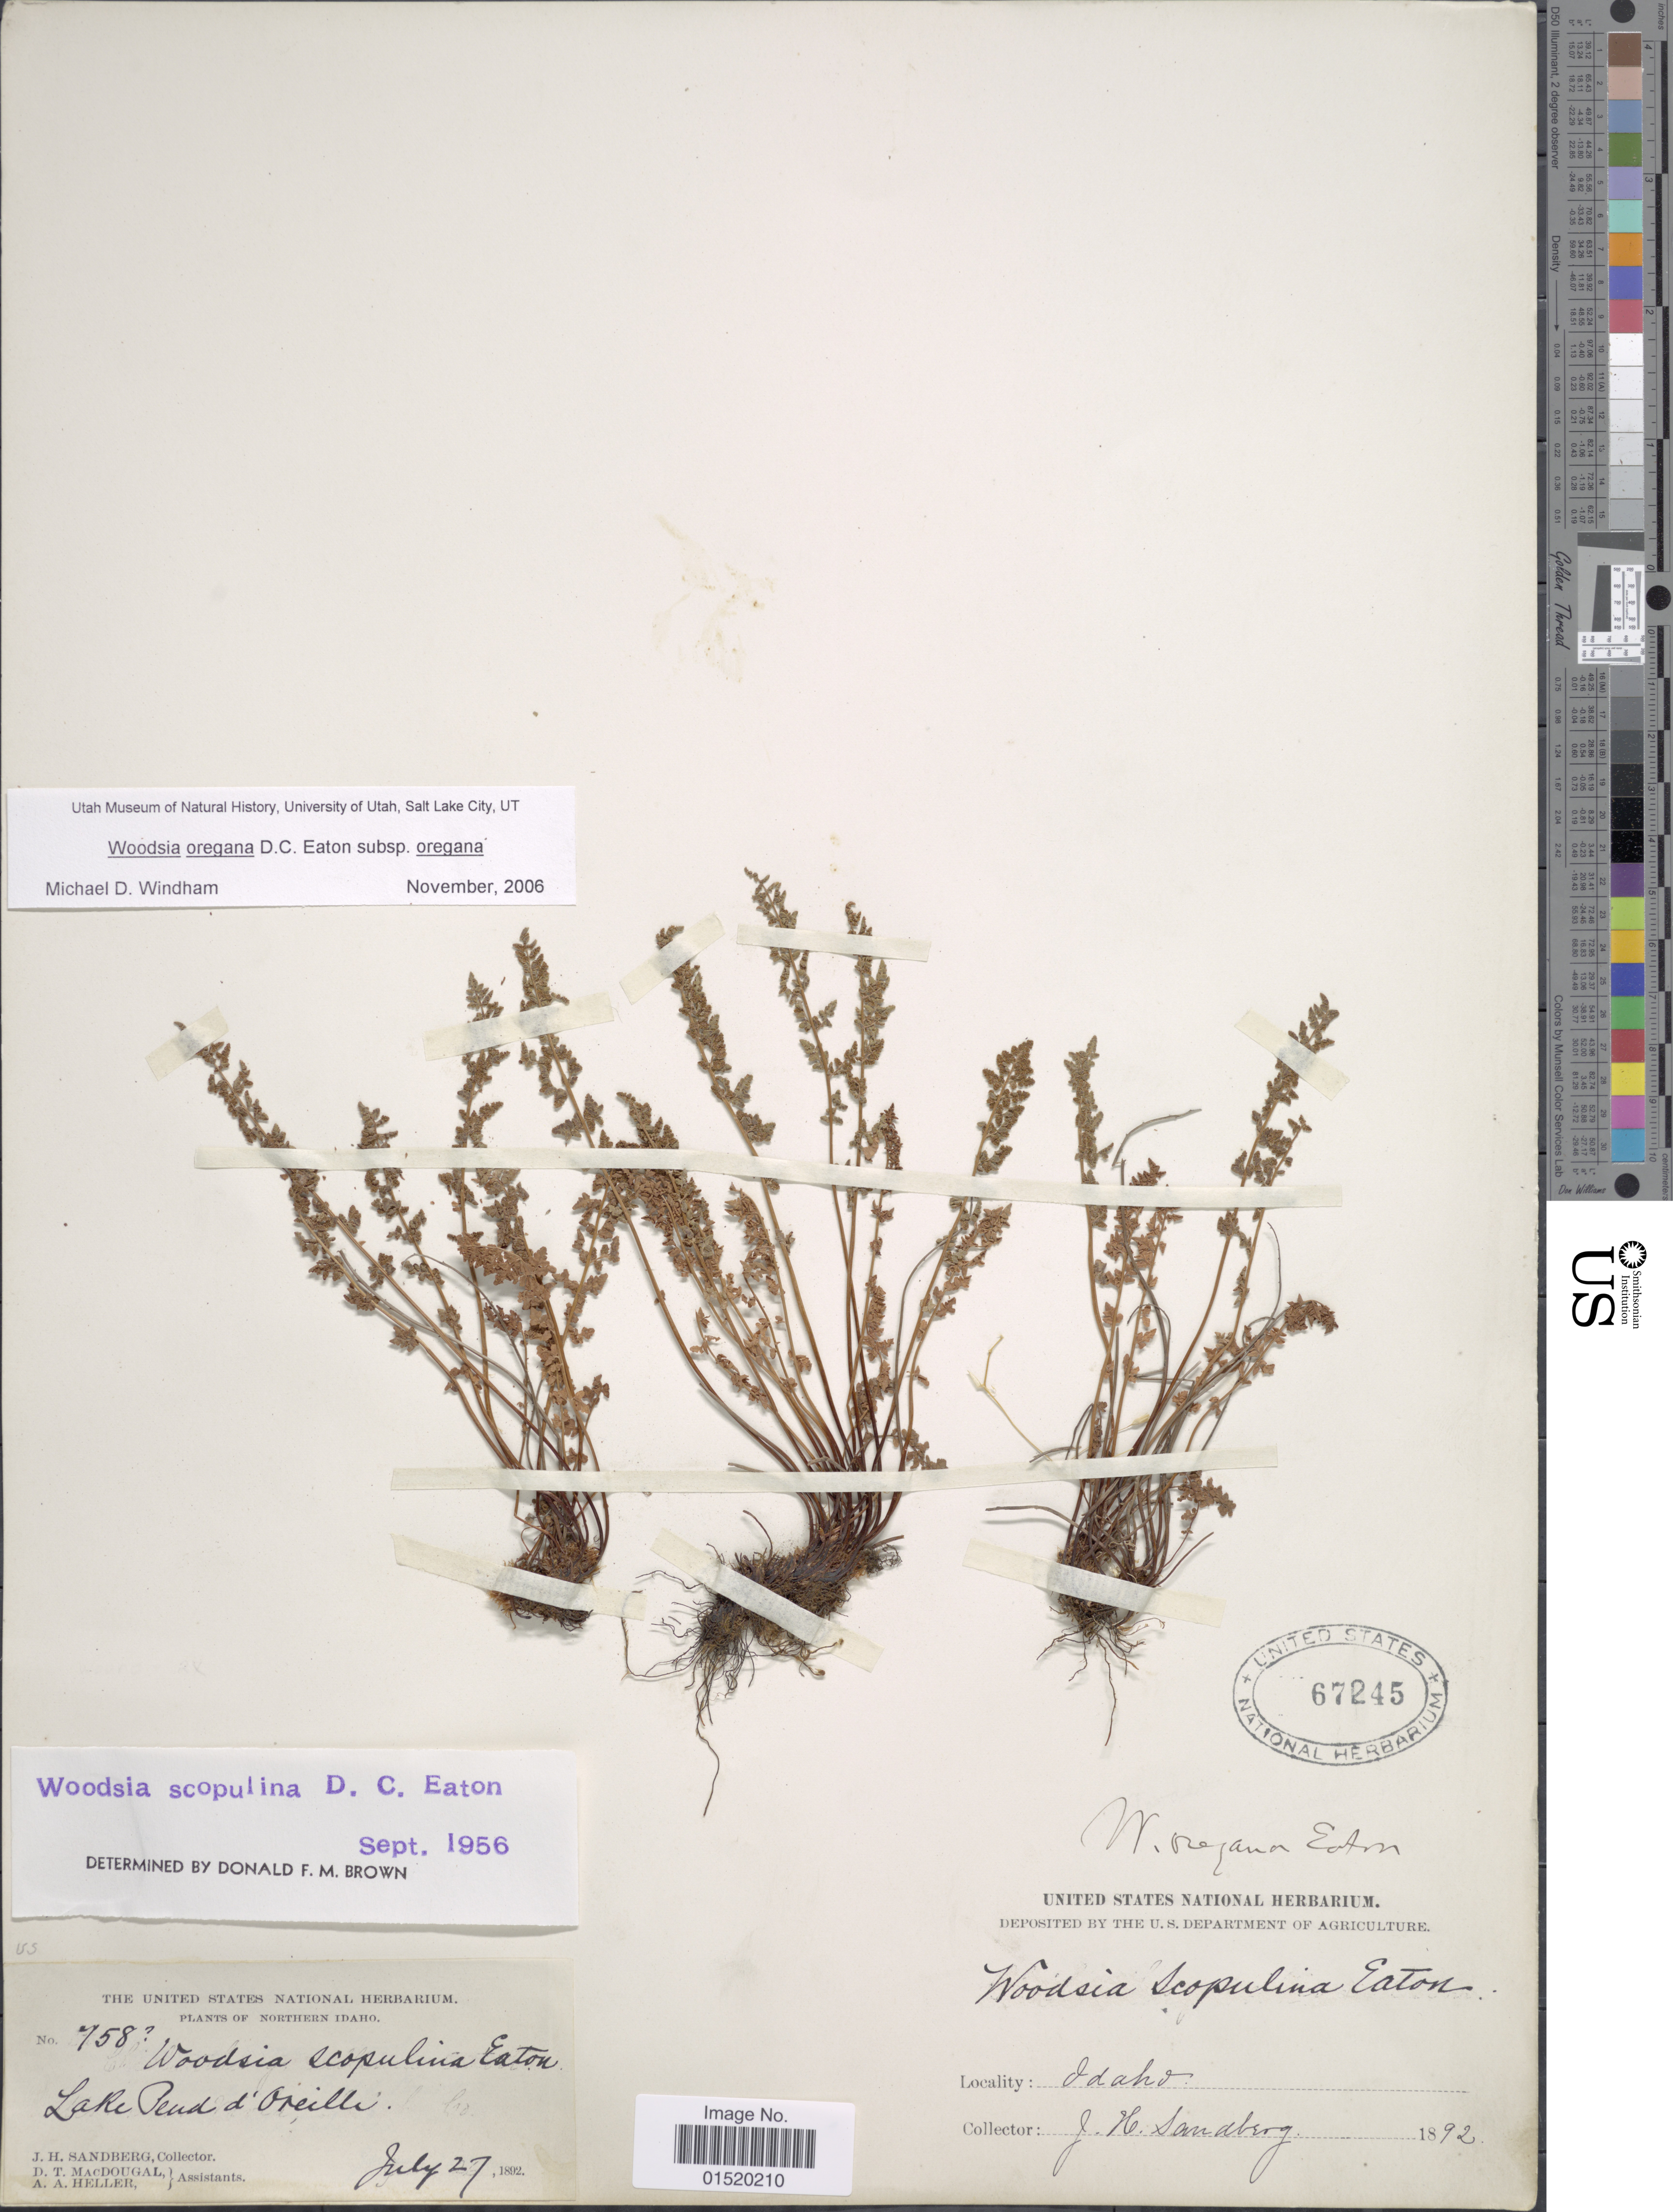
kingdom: Plantae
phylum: Tracheophyta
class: Polypodiopsida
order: Polypodiales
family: Woodsiaceae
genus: Woodsia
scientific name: Woodsia oregana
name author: D.C. Eaton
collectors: J. H. Sandberg, D. T. MacDougal & A. A. Heller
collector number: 758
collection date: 1892-07-27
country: United States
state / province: Idaho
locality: Northern Idaho, Lake Pend d'Oreilli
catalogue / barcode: US 67245